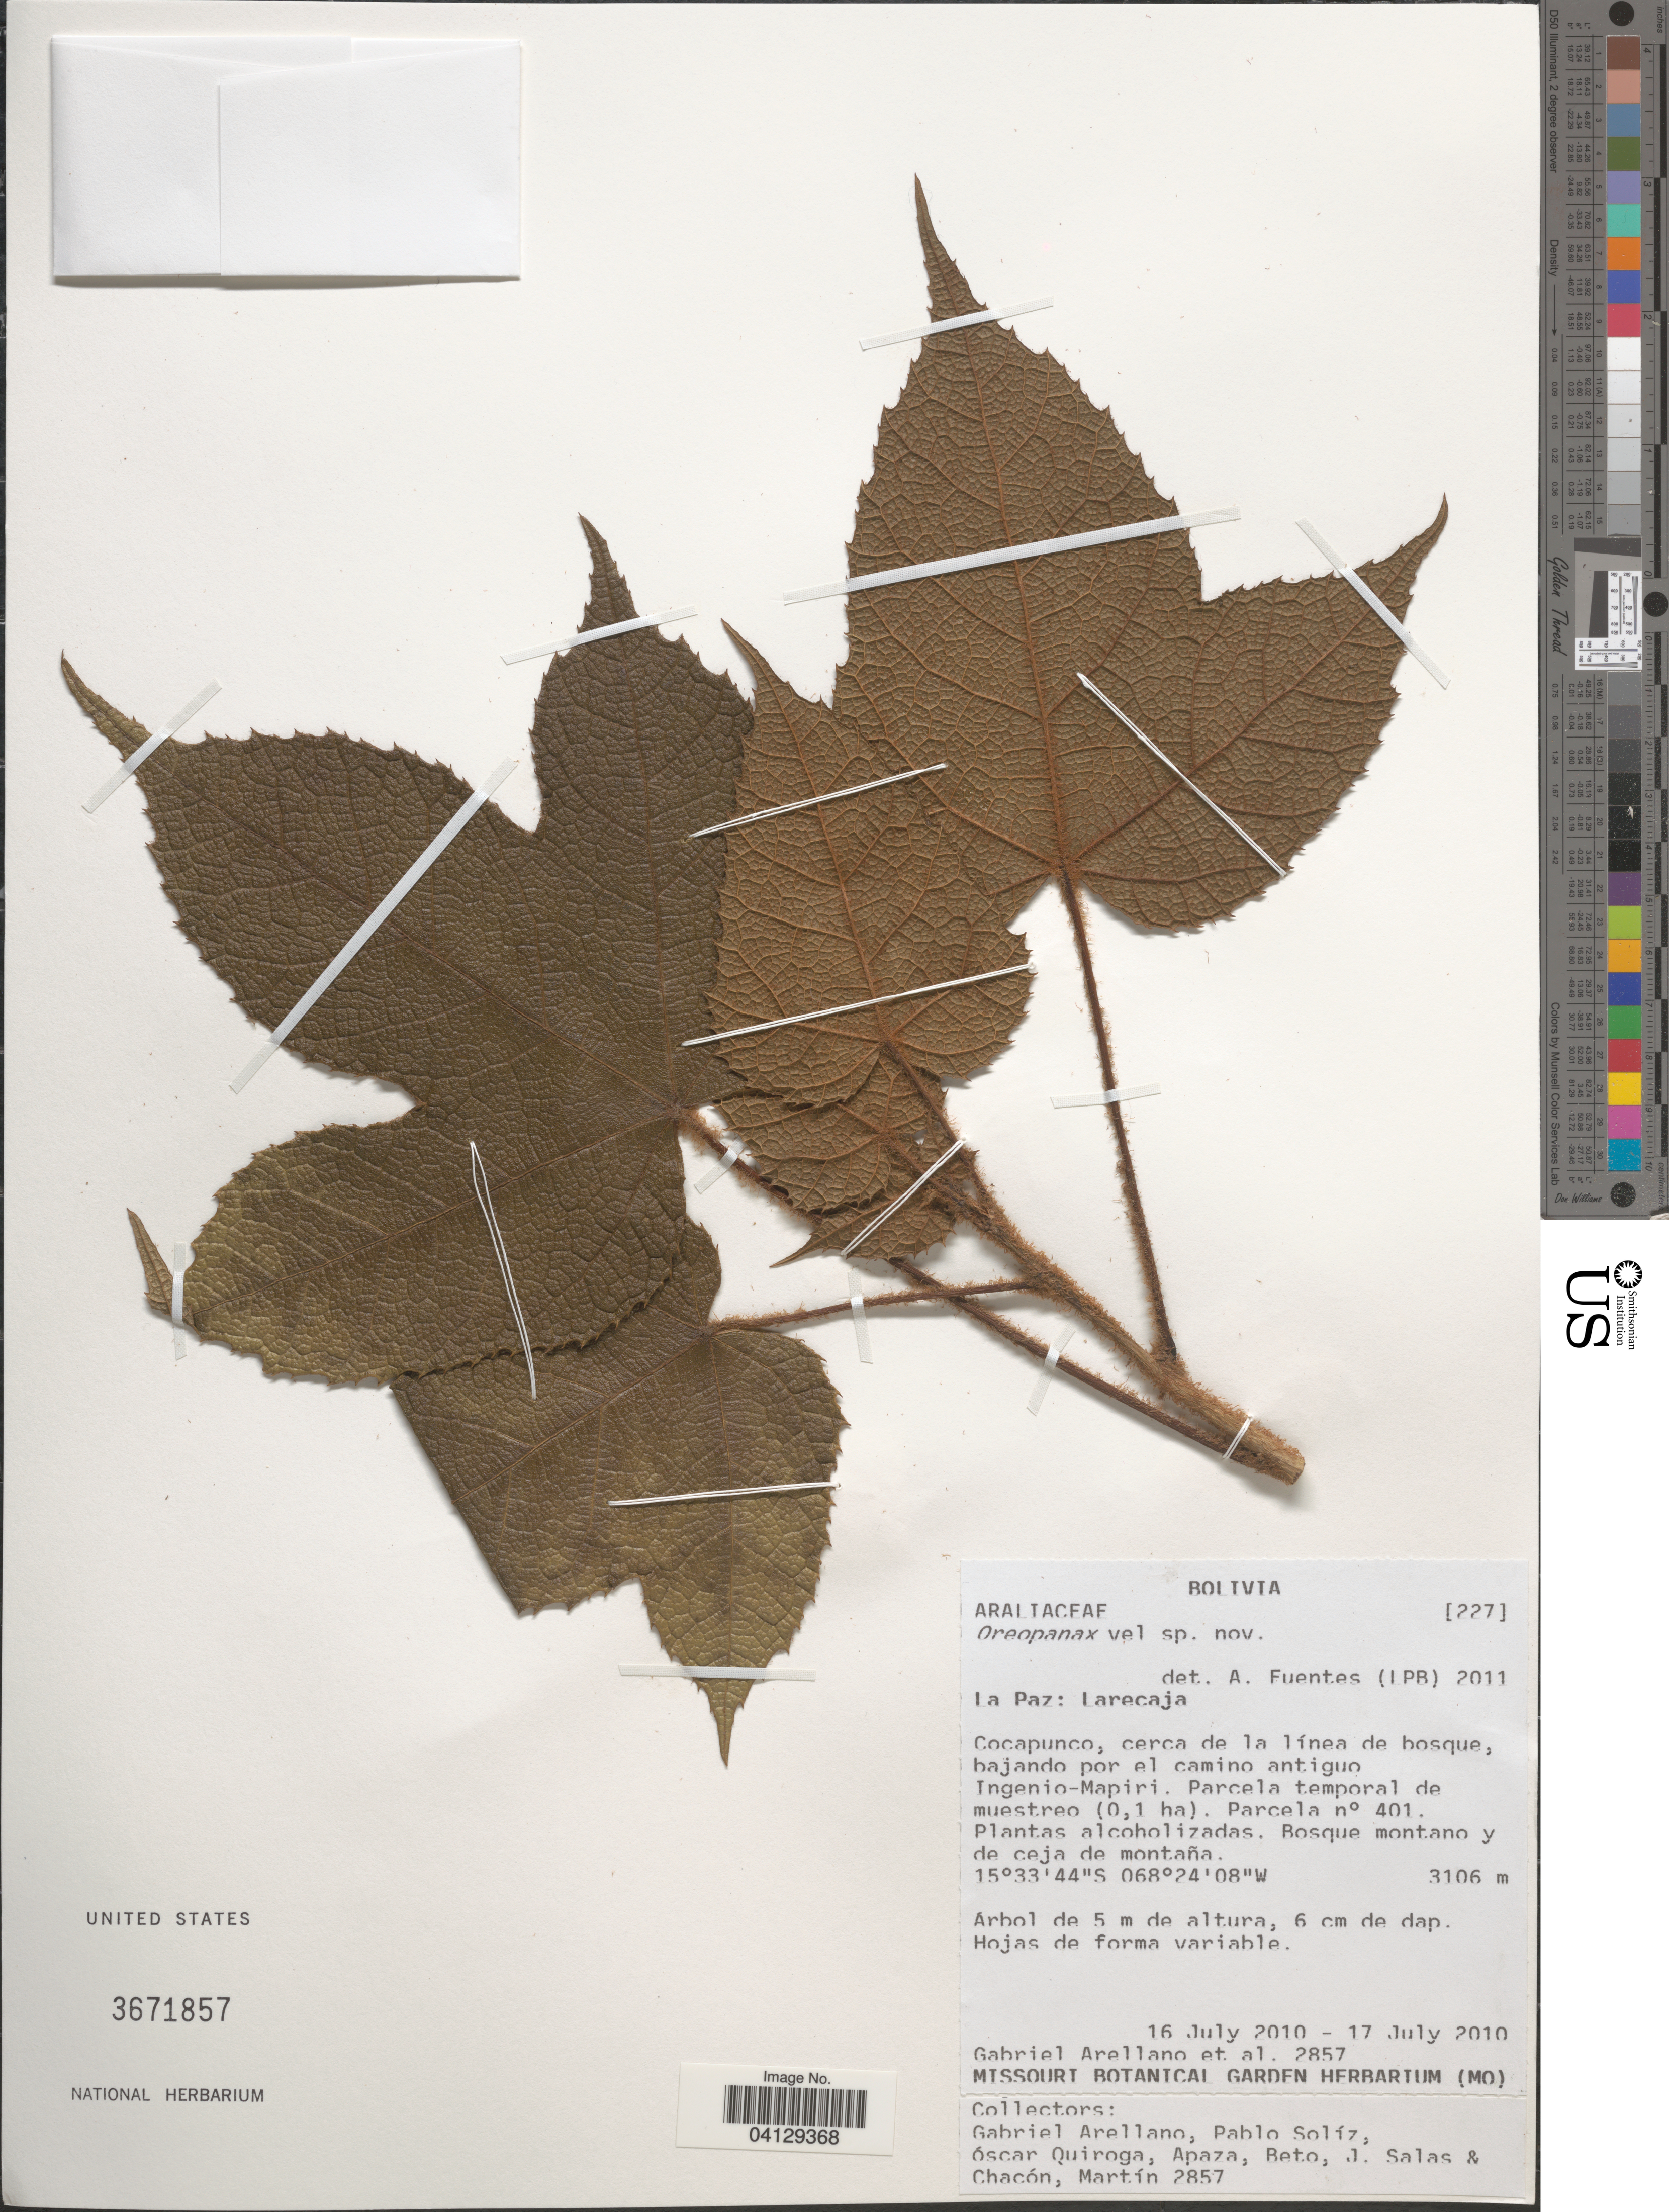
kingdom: Plantae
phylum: Tracheophyta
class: Magnoliopsida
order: Apiales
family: Araliaceae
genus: Oreopanax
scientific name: Oreopanax vel sp. nov.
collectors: G. Arellano, P. Soliz, O. Quiroga, Apaza & et al.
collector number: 2857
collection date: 2010-07-16/2010-07-17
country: Bolivia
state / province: La Paz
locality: Larecaja. Cocapunco, cerca de la línea de bosque, bajando por el camino antiguo Ingenio-Mapiri.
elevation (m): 3106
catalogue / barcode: US 3671857